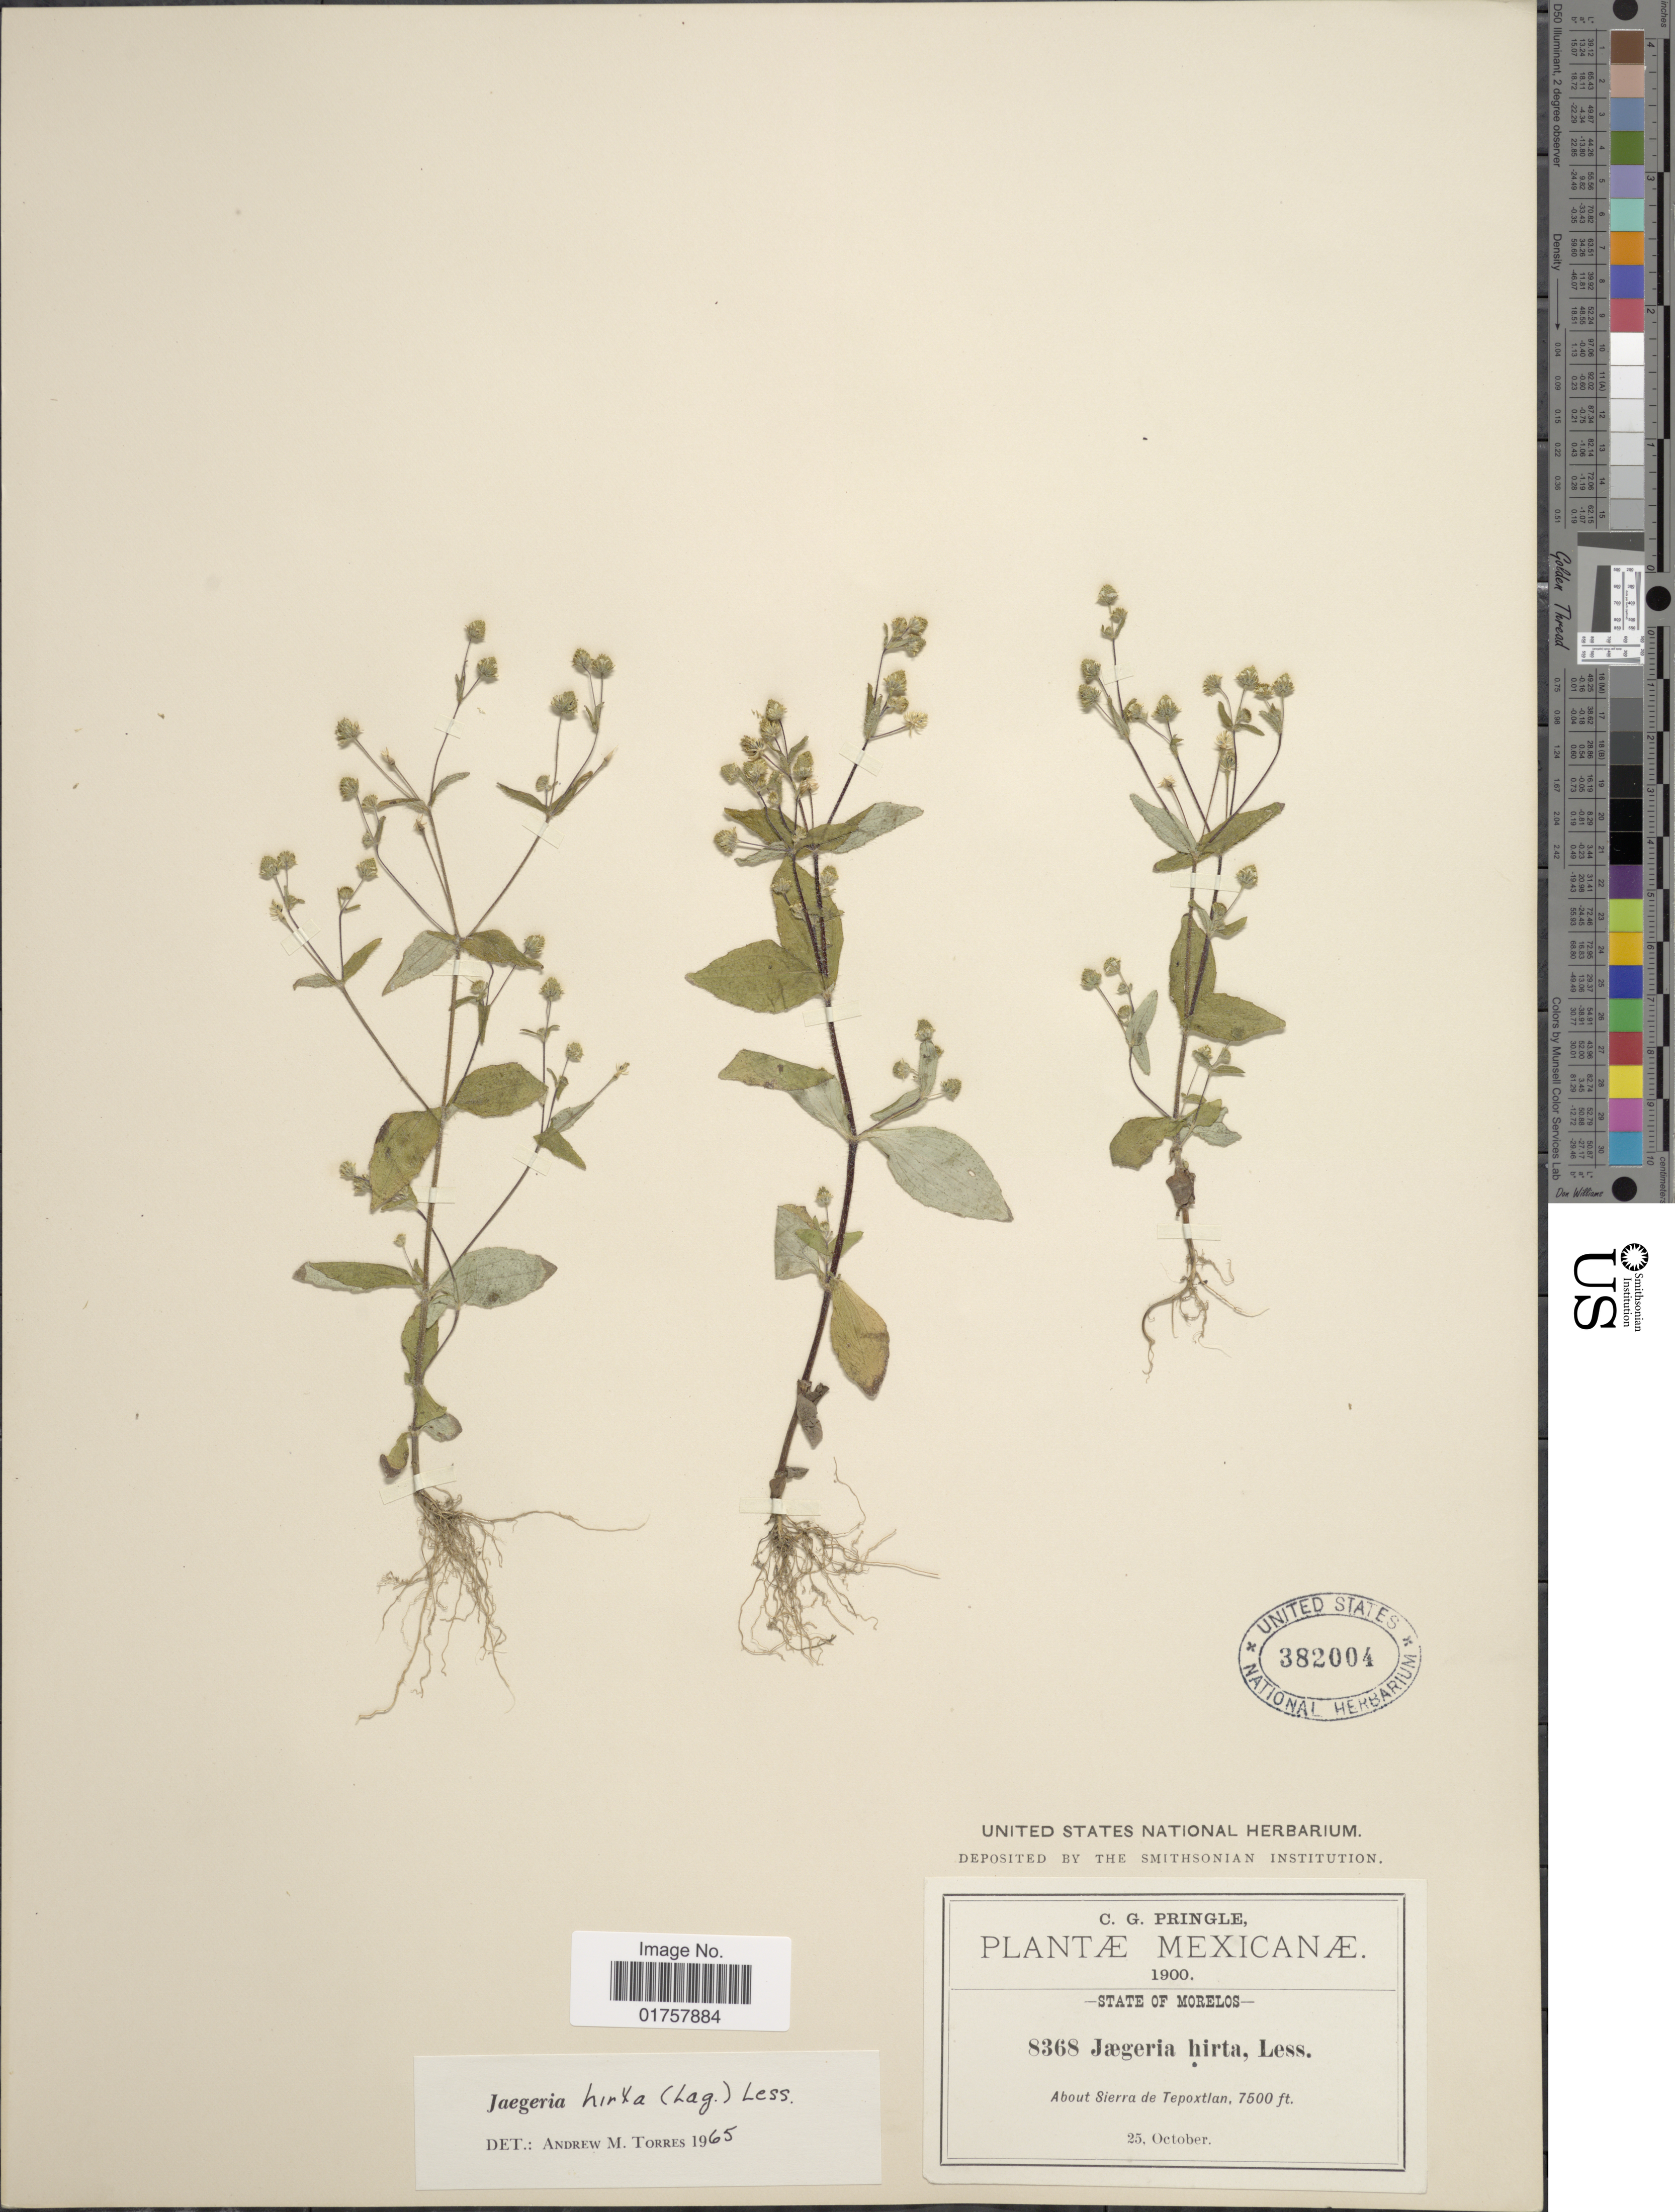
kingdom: Plantae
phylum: Tracheophyta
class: Magnoliopsida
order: Asterales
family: Asteraceae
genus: Jaegeria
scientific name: Jaegeria hirta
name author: (Lag.) Less.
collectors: C. G. Pringle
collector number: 8368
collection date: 1900-10-25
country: Mexico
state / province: Morelos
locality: About Sierra de Tepoxtlan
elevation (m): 2286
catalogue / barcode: US 382004